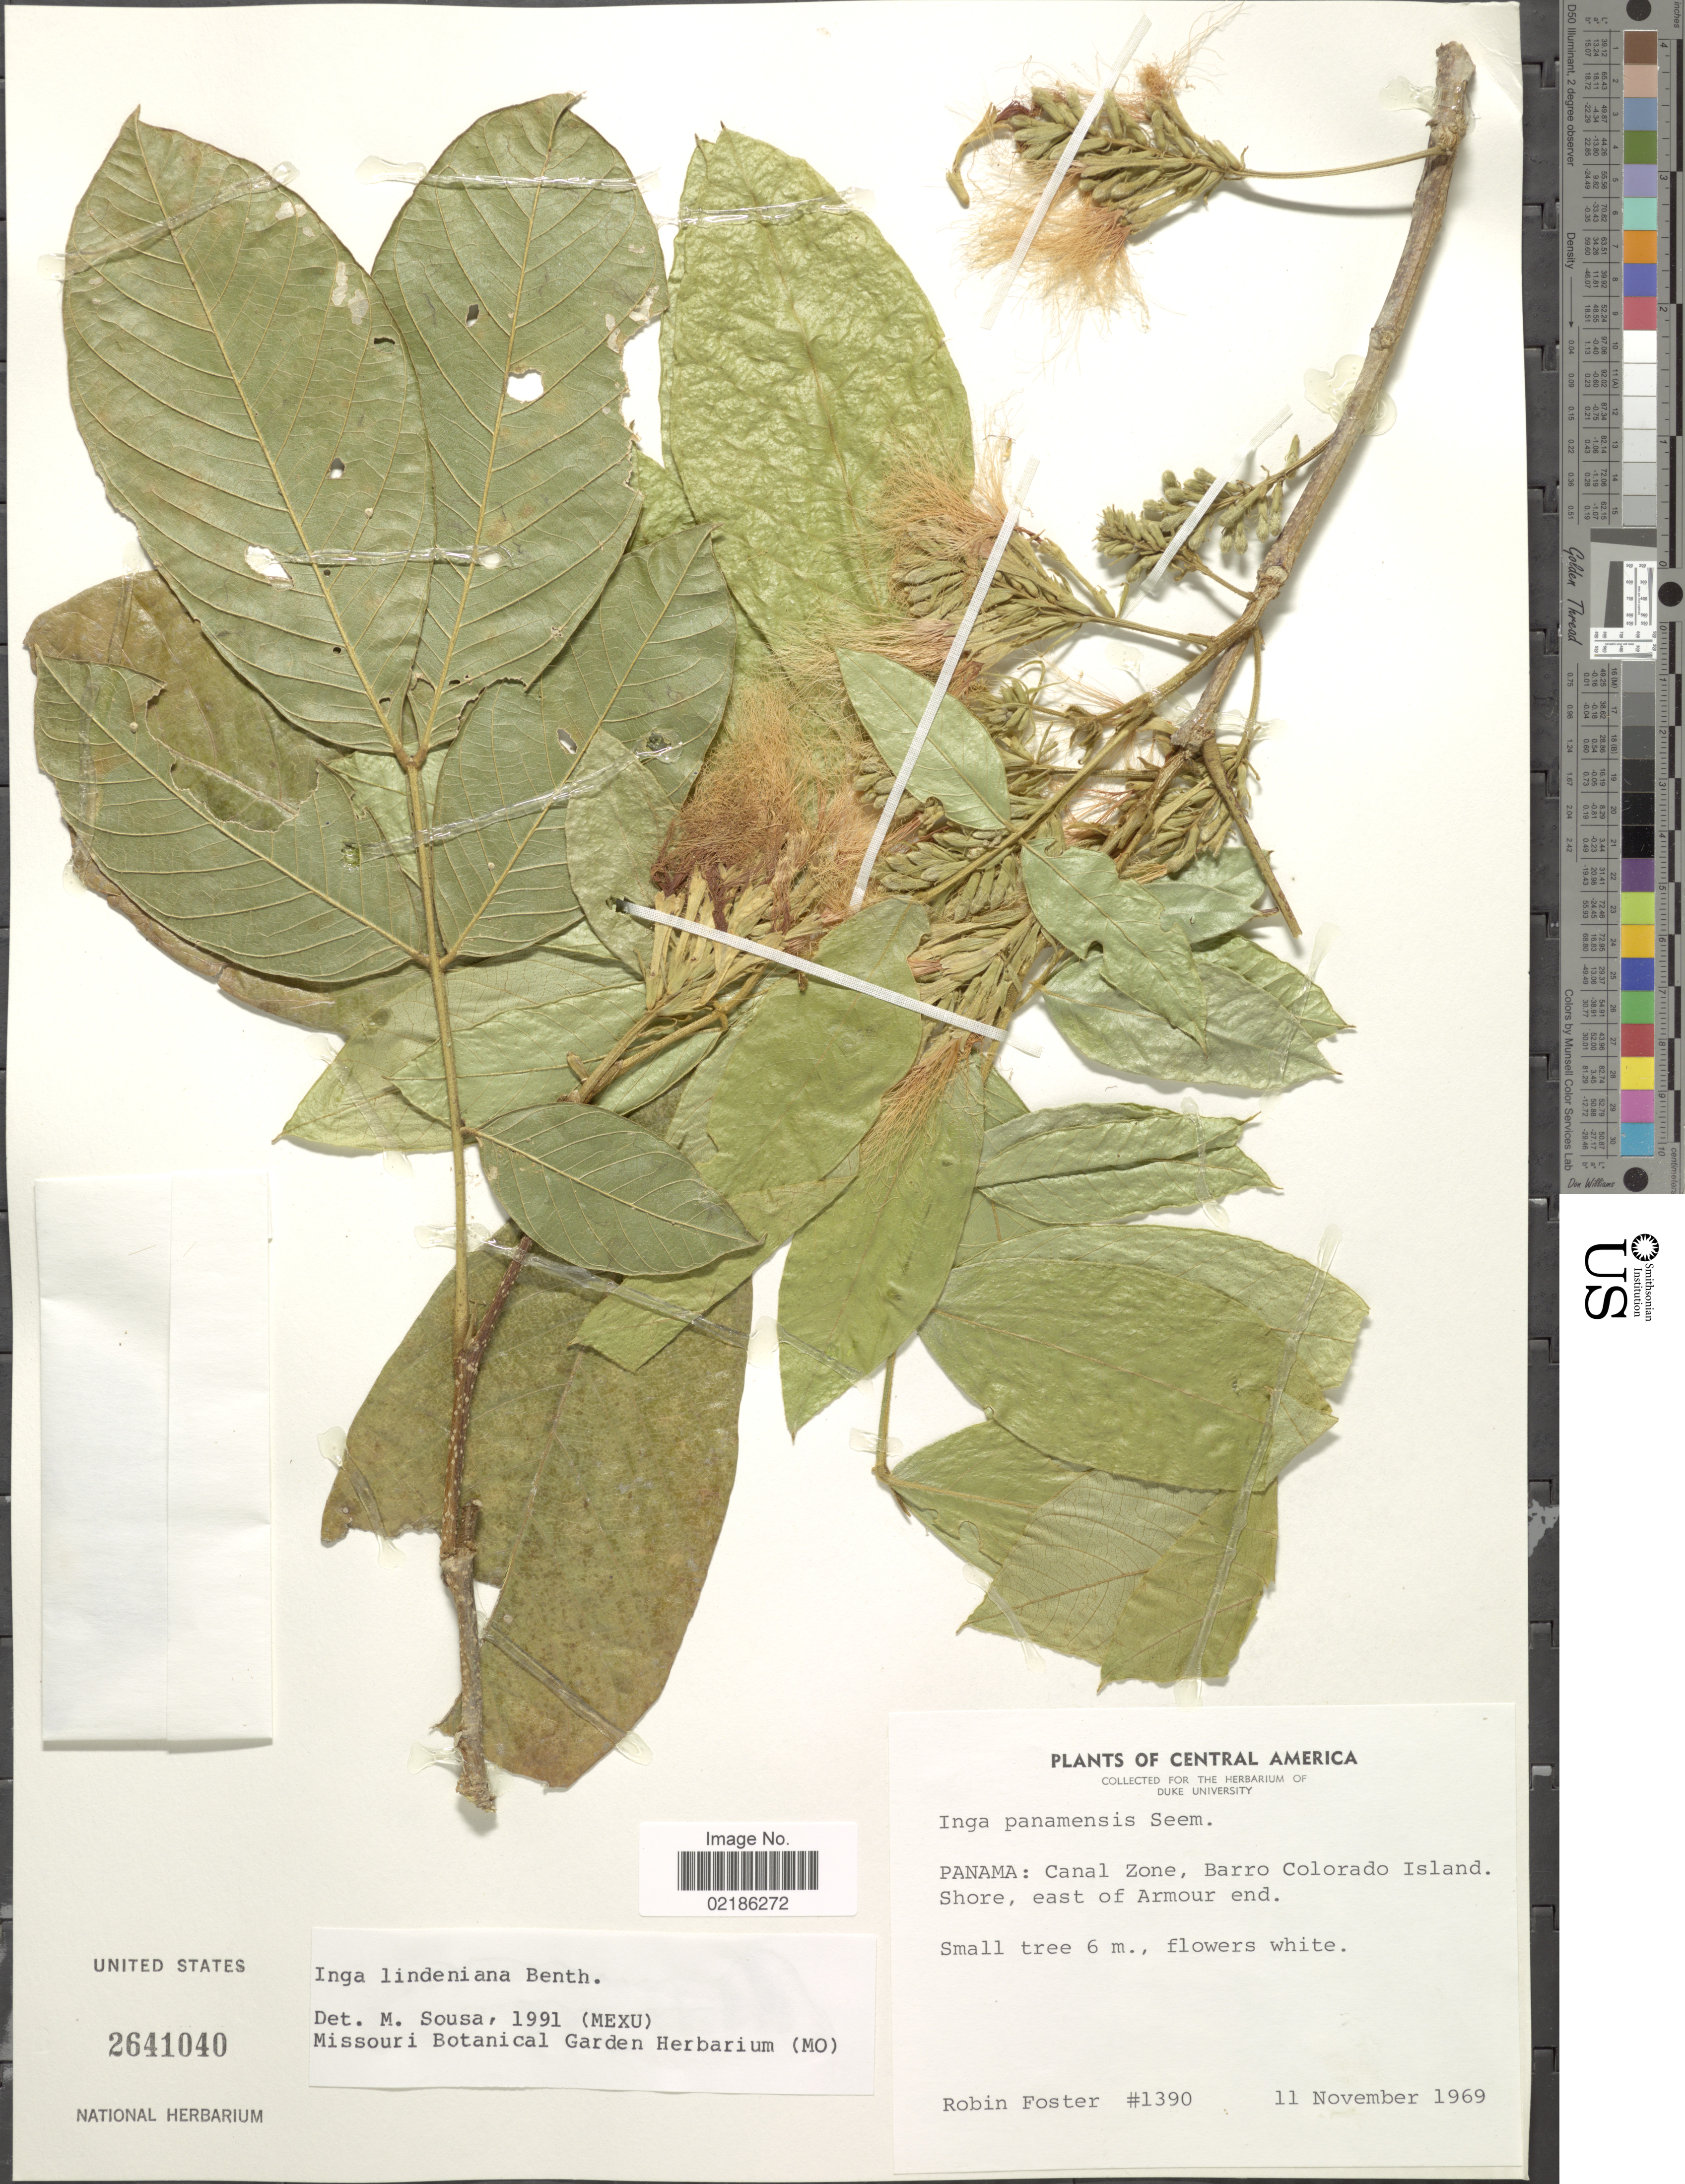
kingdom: Plantae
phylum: Tracheophyta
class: Magnoliopsida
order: Fabales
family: Fabaceae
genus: Inga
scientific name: Inga lindeniana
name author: Benth.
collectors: R. B. Foster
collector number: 1390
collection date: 1969-11-11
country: Panama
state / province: Panamá Oeste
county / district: Canal Zone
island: Barro Colorado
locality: Central America, Canal Zone, Barro Colorado Island, east of Armour end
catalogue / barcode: US 2641040